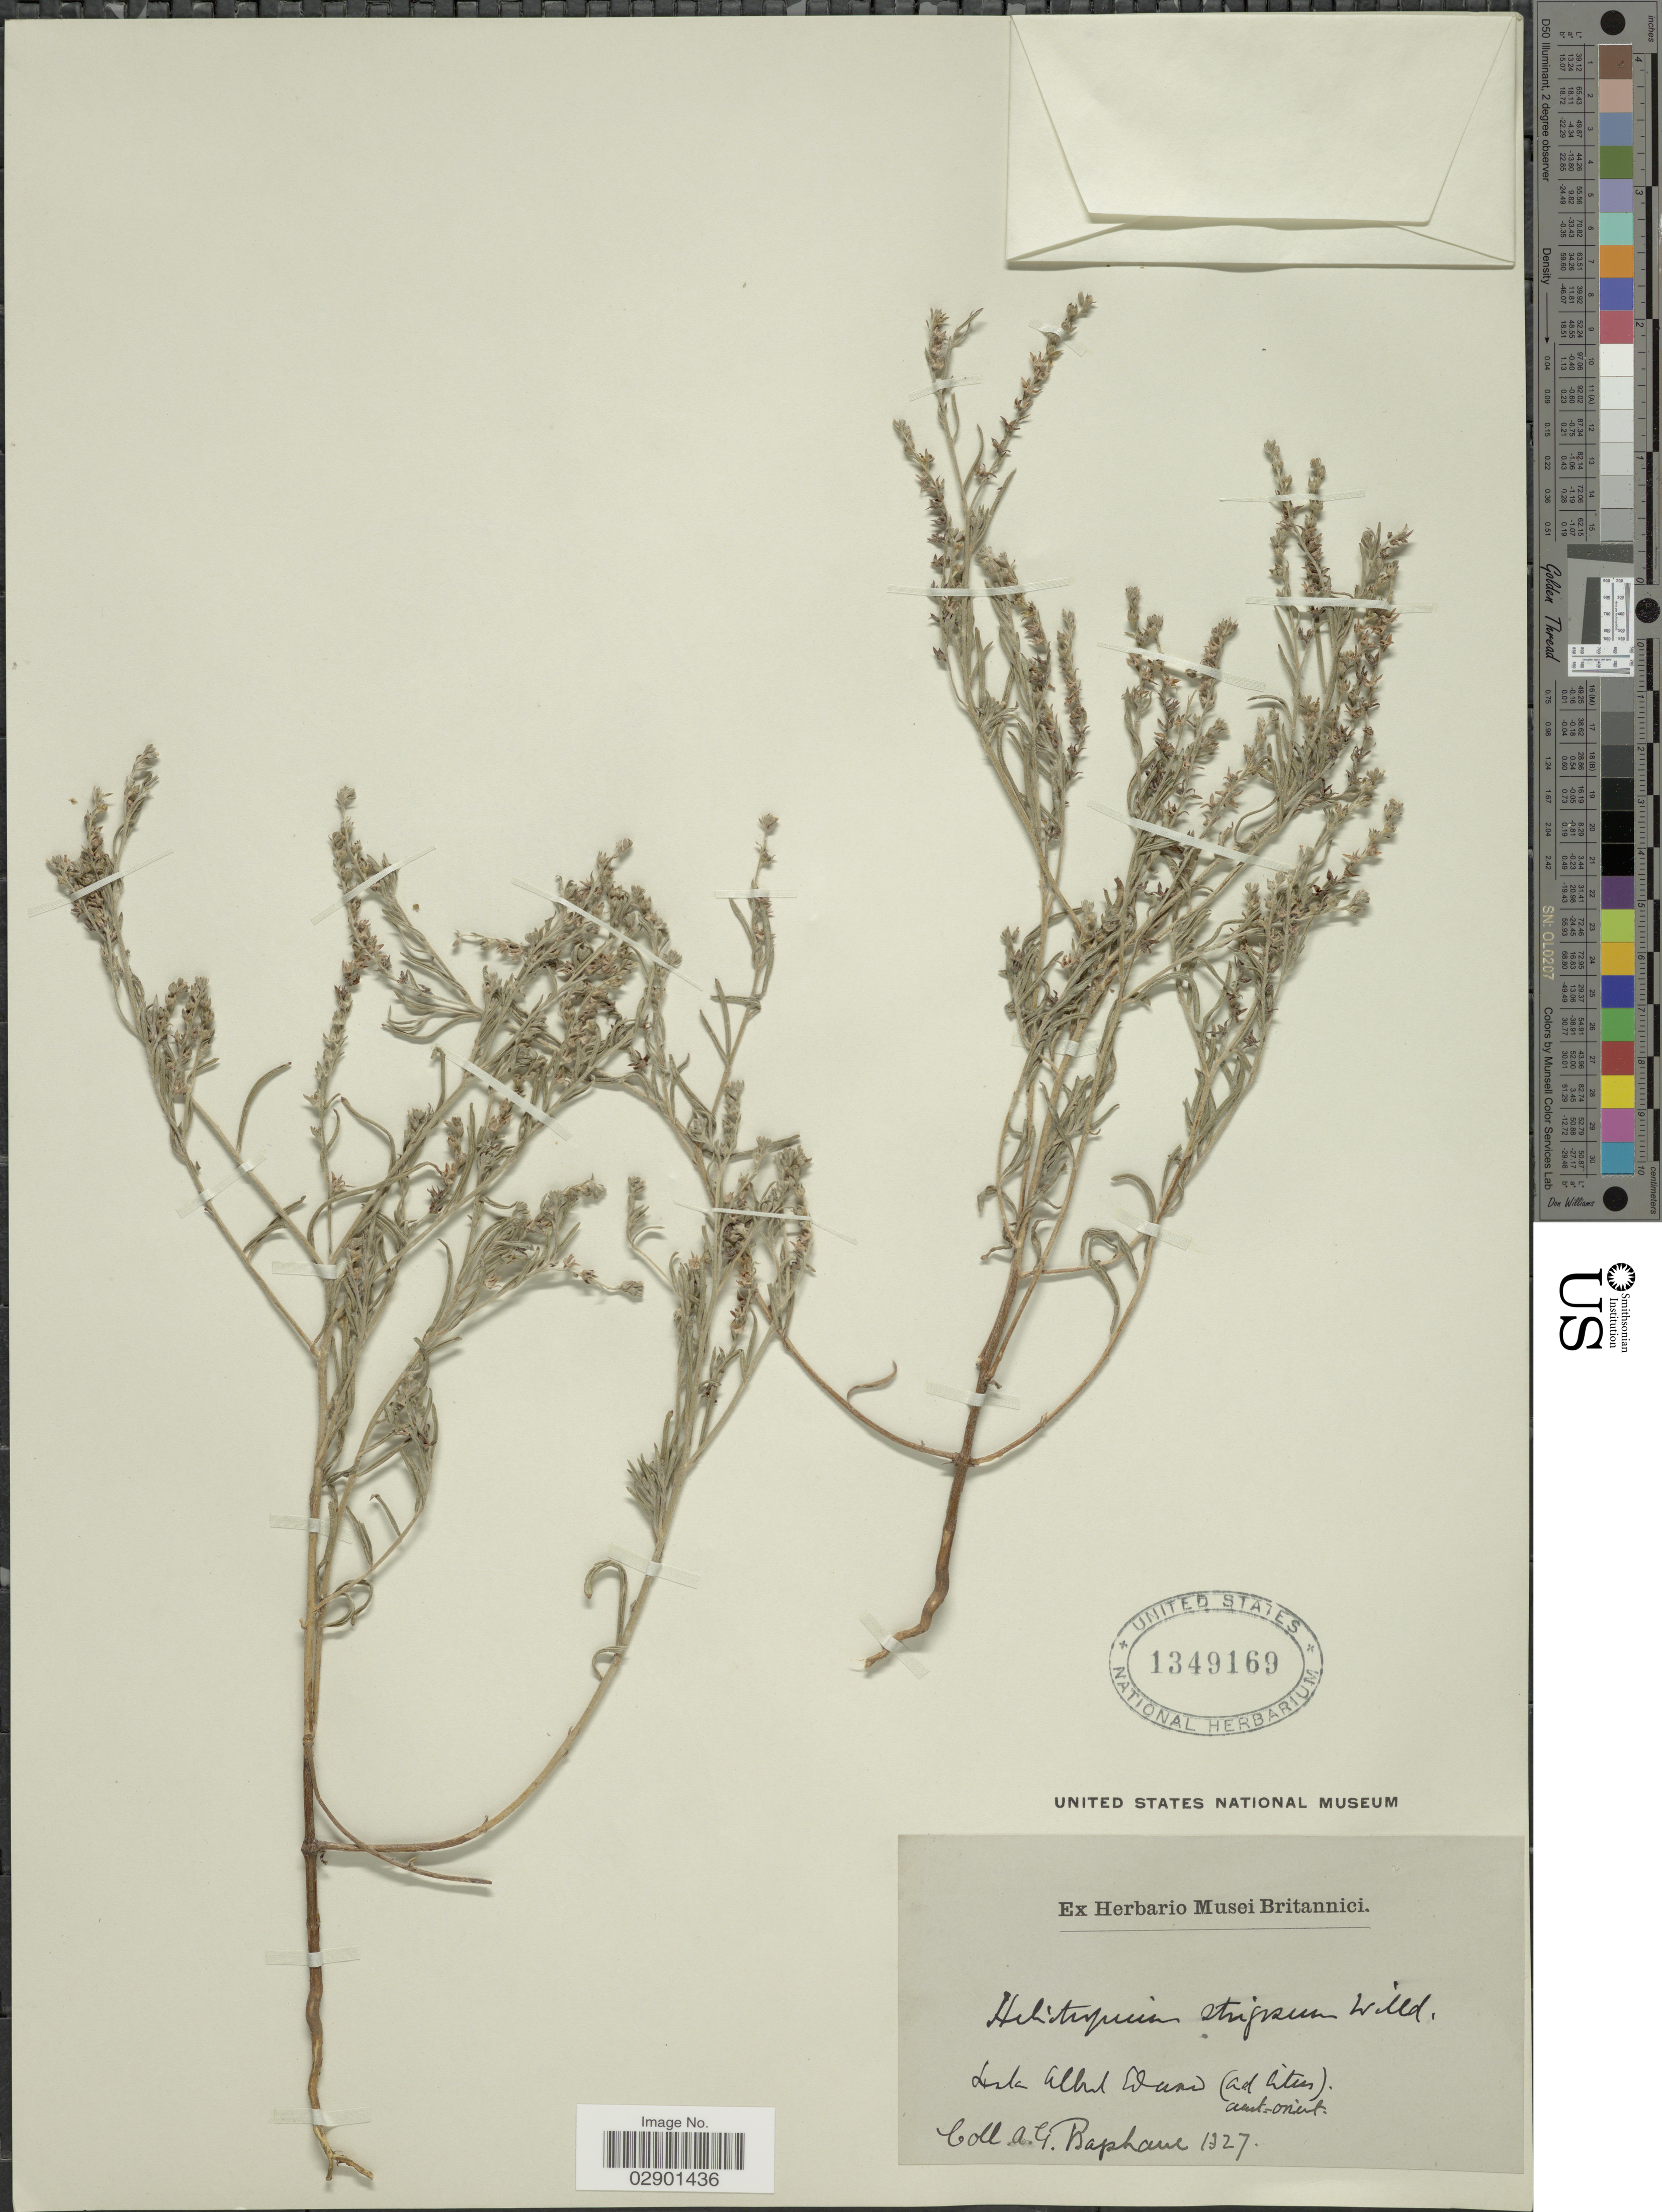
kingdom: Plantae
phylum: Tracheophyta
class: Magnoliopsida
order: Boraginales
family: Heliotropiaceae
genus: Heliotropium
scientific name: Heliotropium strigosum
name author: Willd.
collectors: A. Bagshawe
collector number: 1327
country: Uganda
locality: Lake Albert Eduard (ad lites) aust-orient.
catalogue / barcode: US 1349169